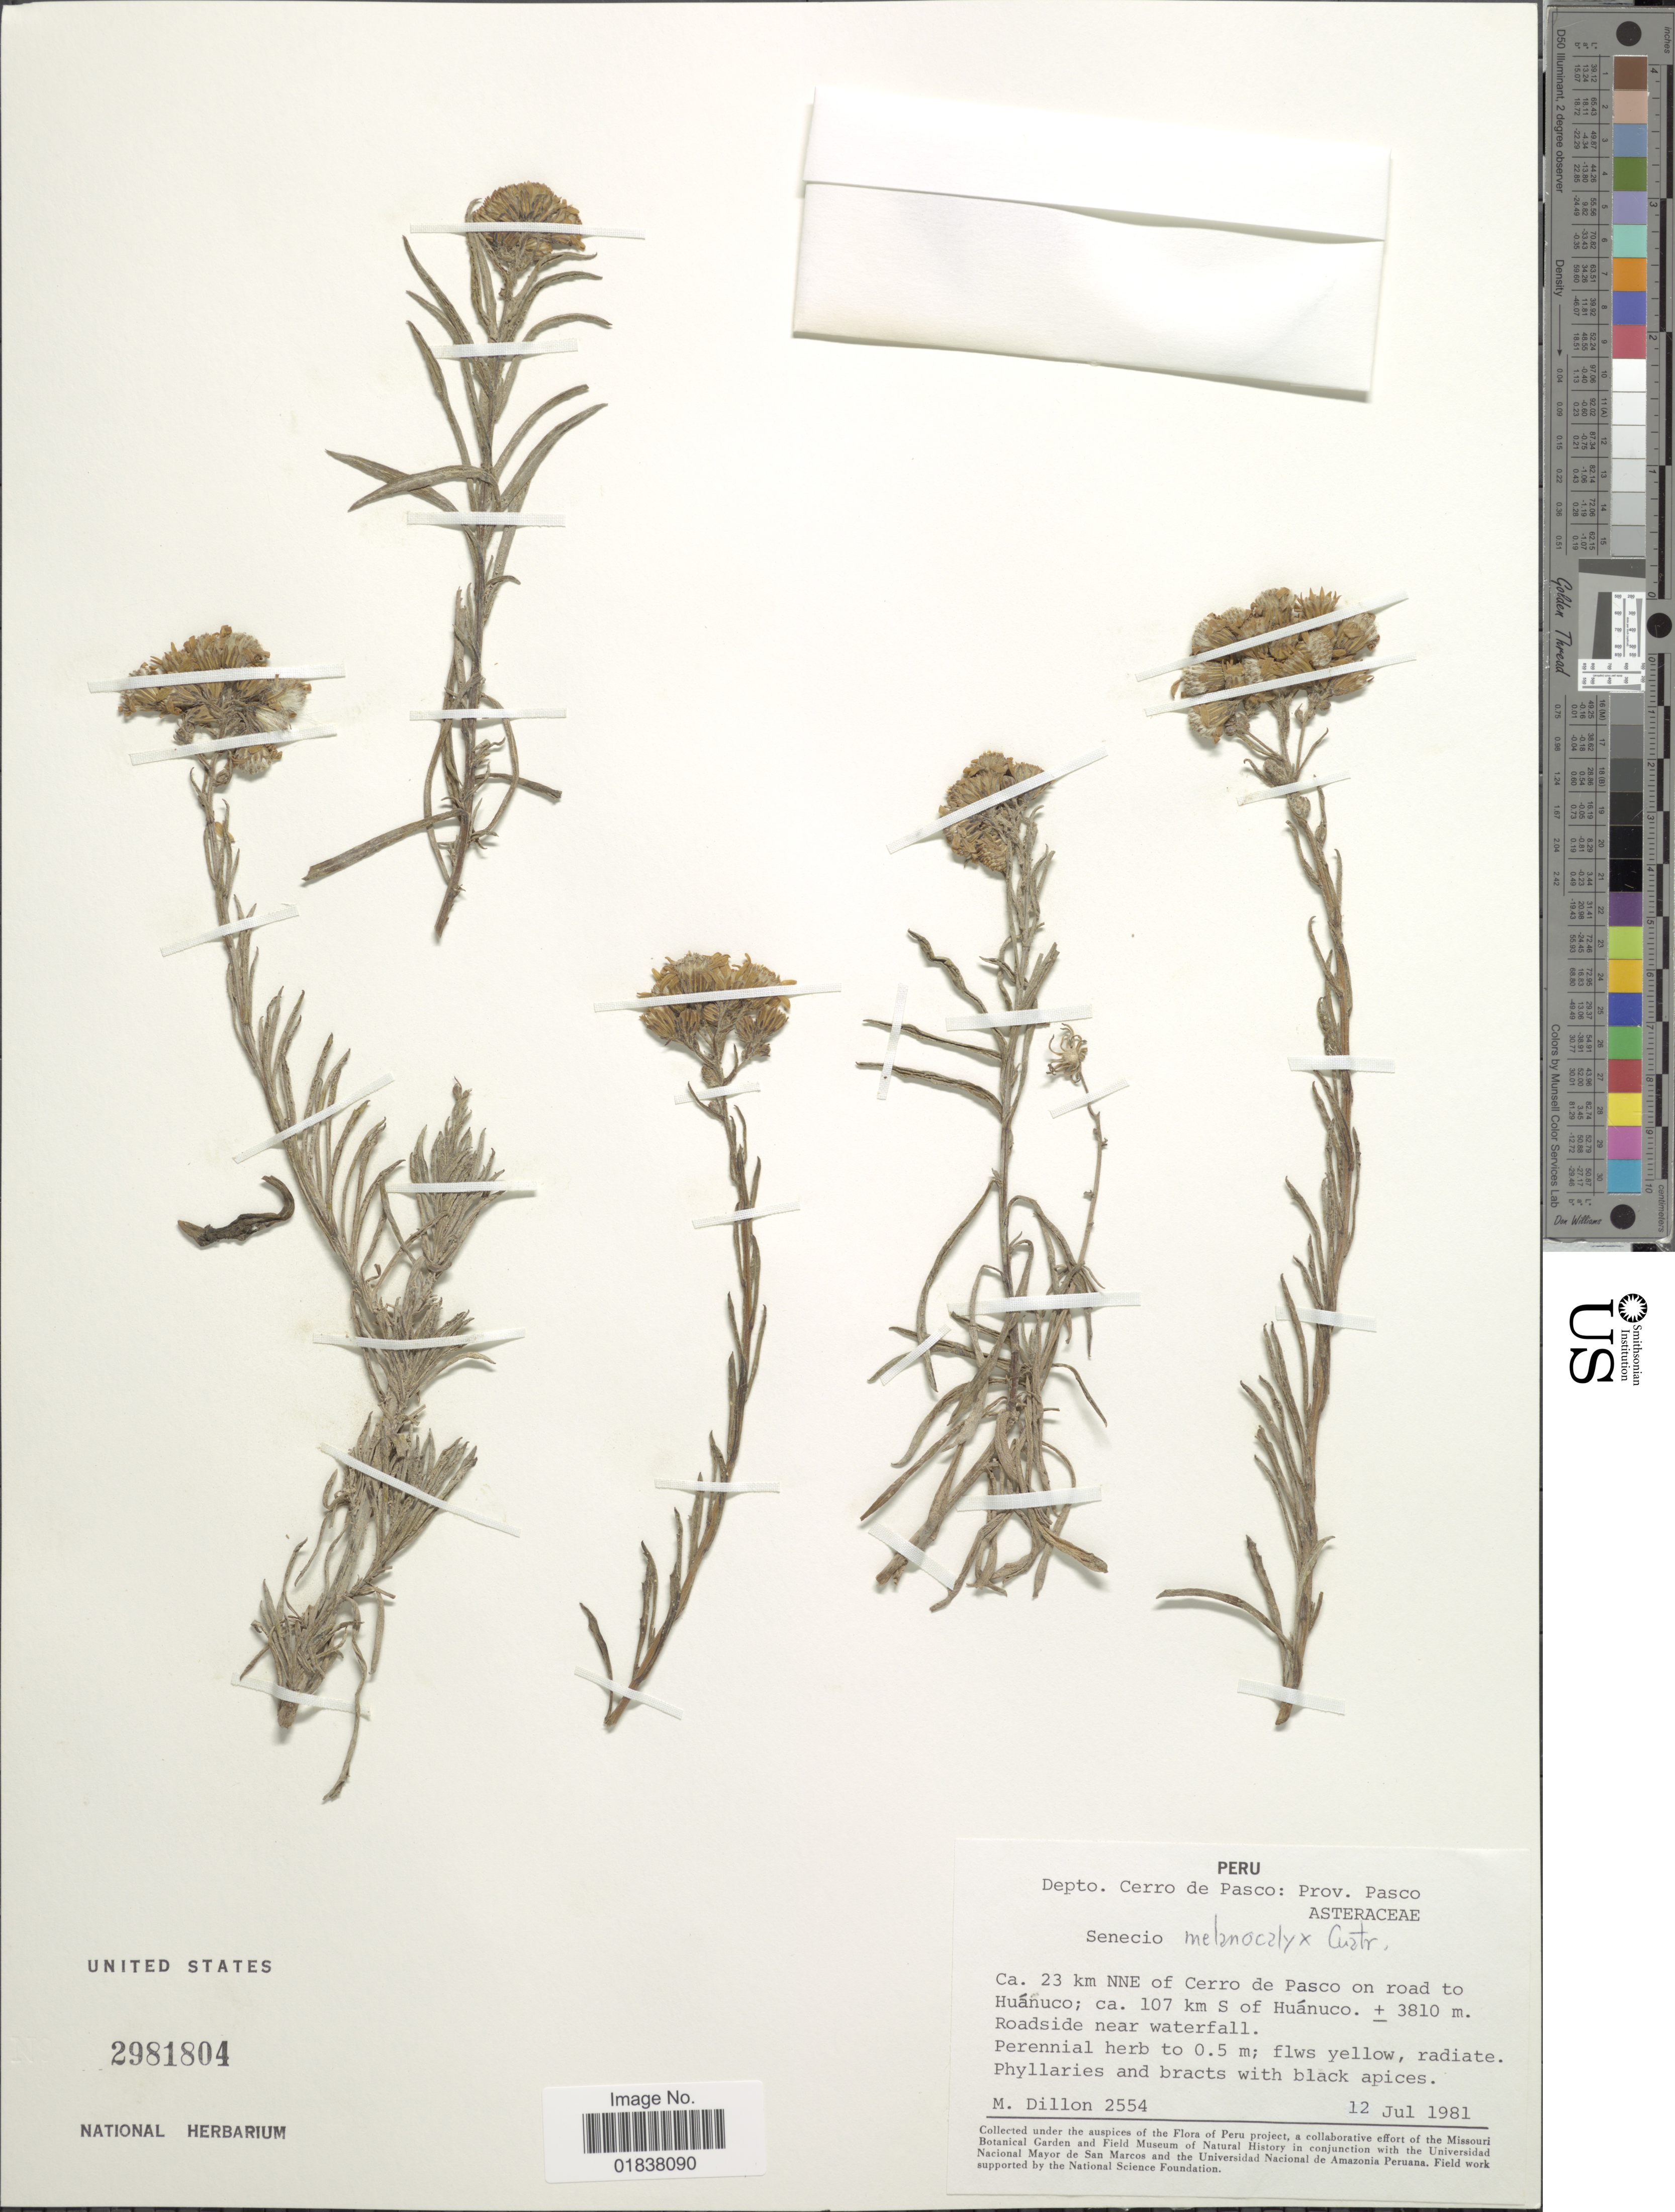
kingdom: Plantae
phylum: Tracheophyta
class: Magnoliopsida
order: Asterales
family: Asteraceae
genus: Senecio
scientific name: Senecio melanocalyx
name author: Cuatrec.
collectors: M. O. Dillon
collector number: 2554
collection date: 1981-07-12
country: Peru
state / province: Pasco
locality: Depto. Cerro de Pasco, ca 23 km NNE of Cerro de Pasco on road to Huanuco, ca 107 km S of Hunauco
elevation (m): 3810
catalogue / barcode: US 2981804